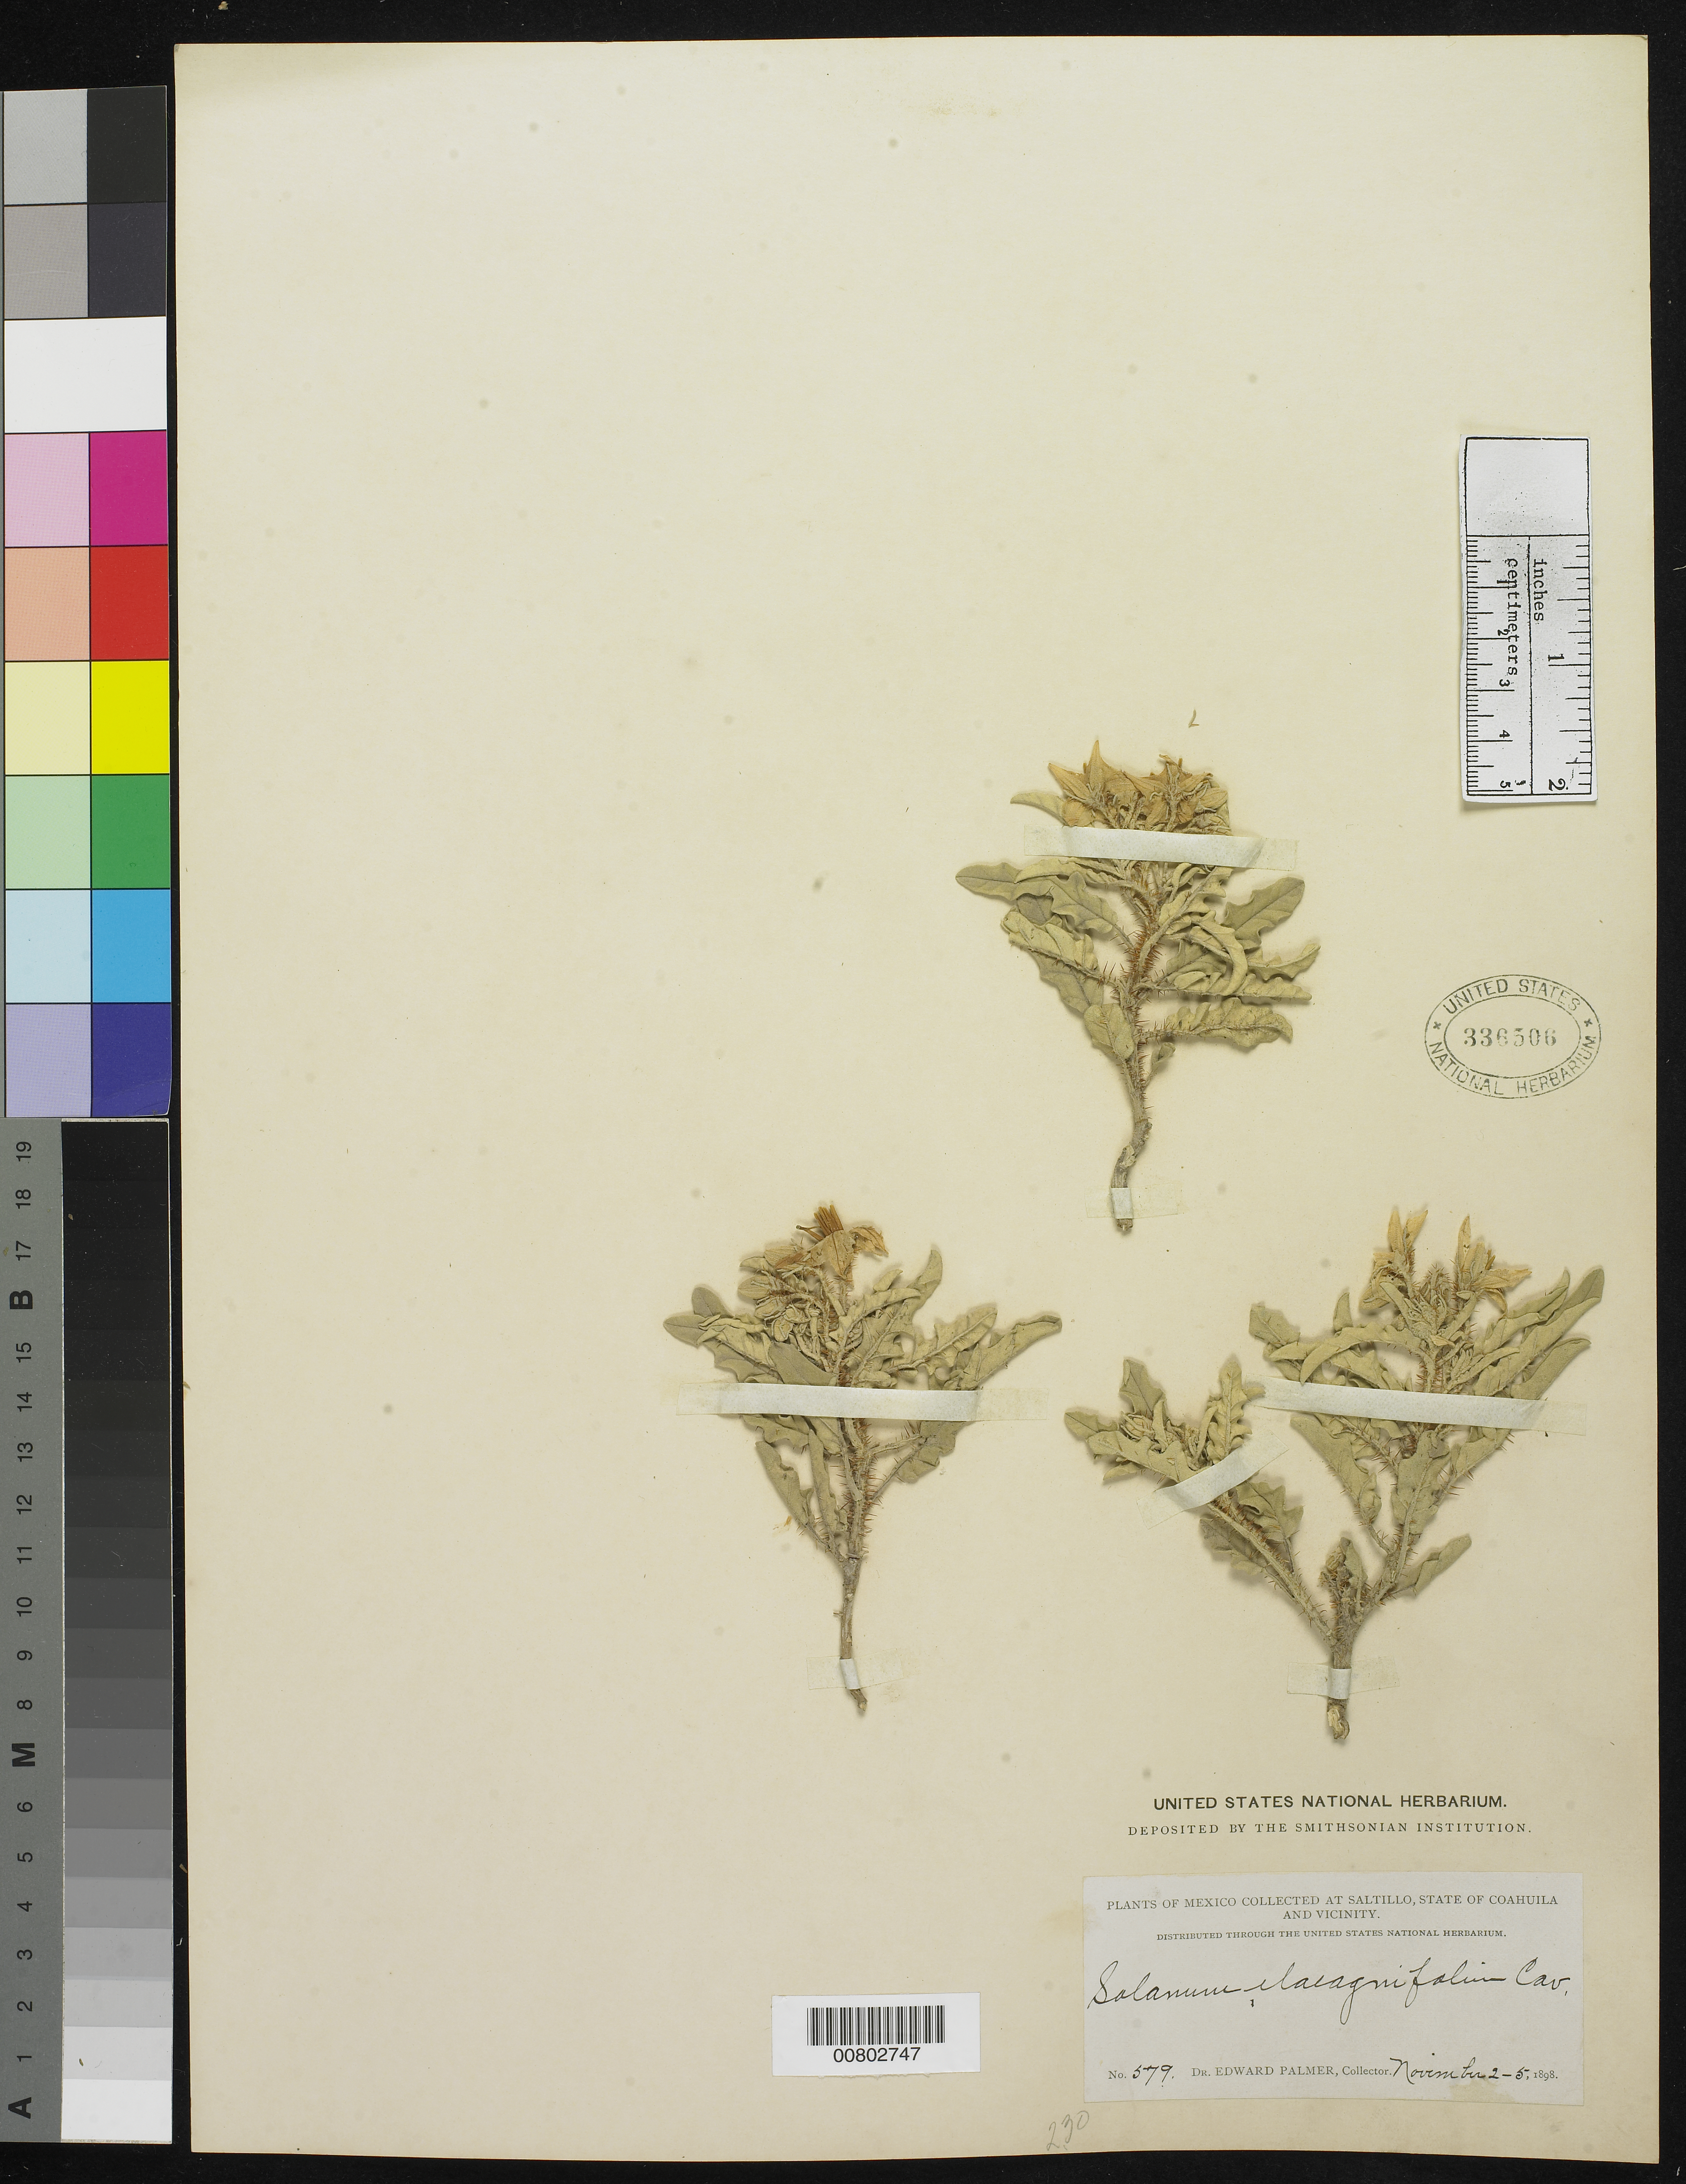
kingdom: Plantae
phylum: Tracheophyta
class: Magnoliopsida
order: Solanales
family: Solanaceae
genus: Solanum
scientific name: Solanum elaeagnifolium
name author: Cav.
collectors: E. Palmer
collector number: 579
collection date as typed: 02 Nov 1898 to 05 Nov 1898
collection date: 1898-11-02/1898-11-05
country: Mexico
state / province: Coahuila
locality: Saltillo, Coahuila and vicinity.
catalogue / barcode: US 336506